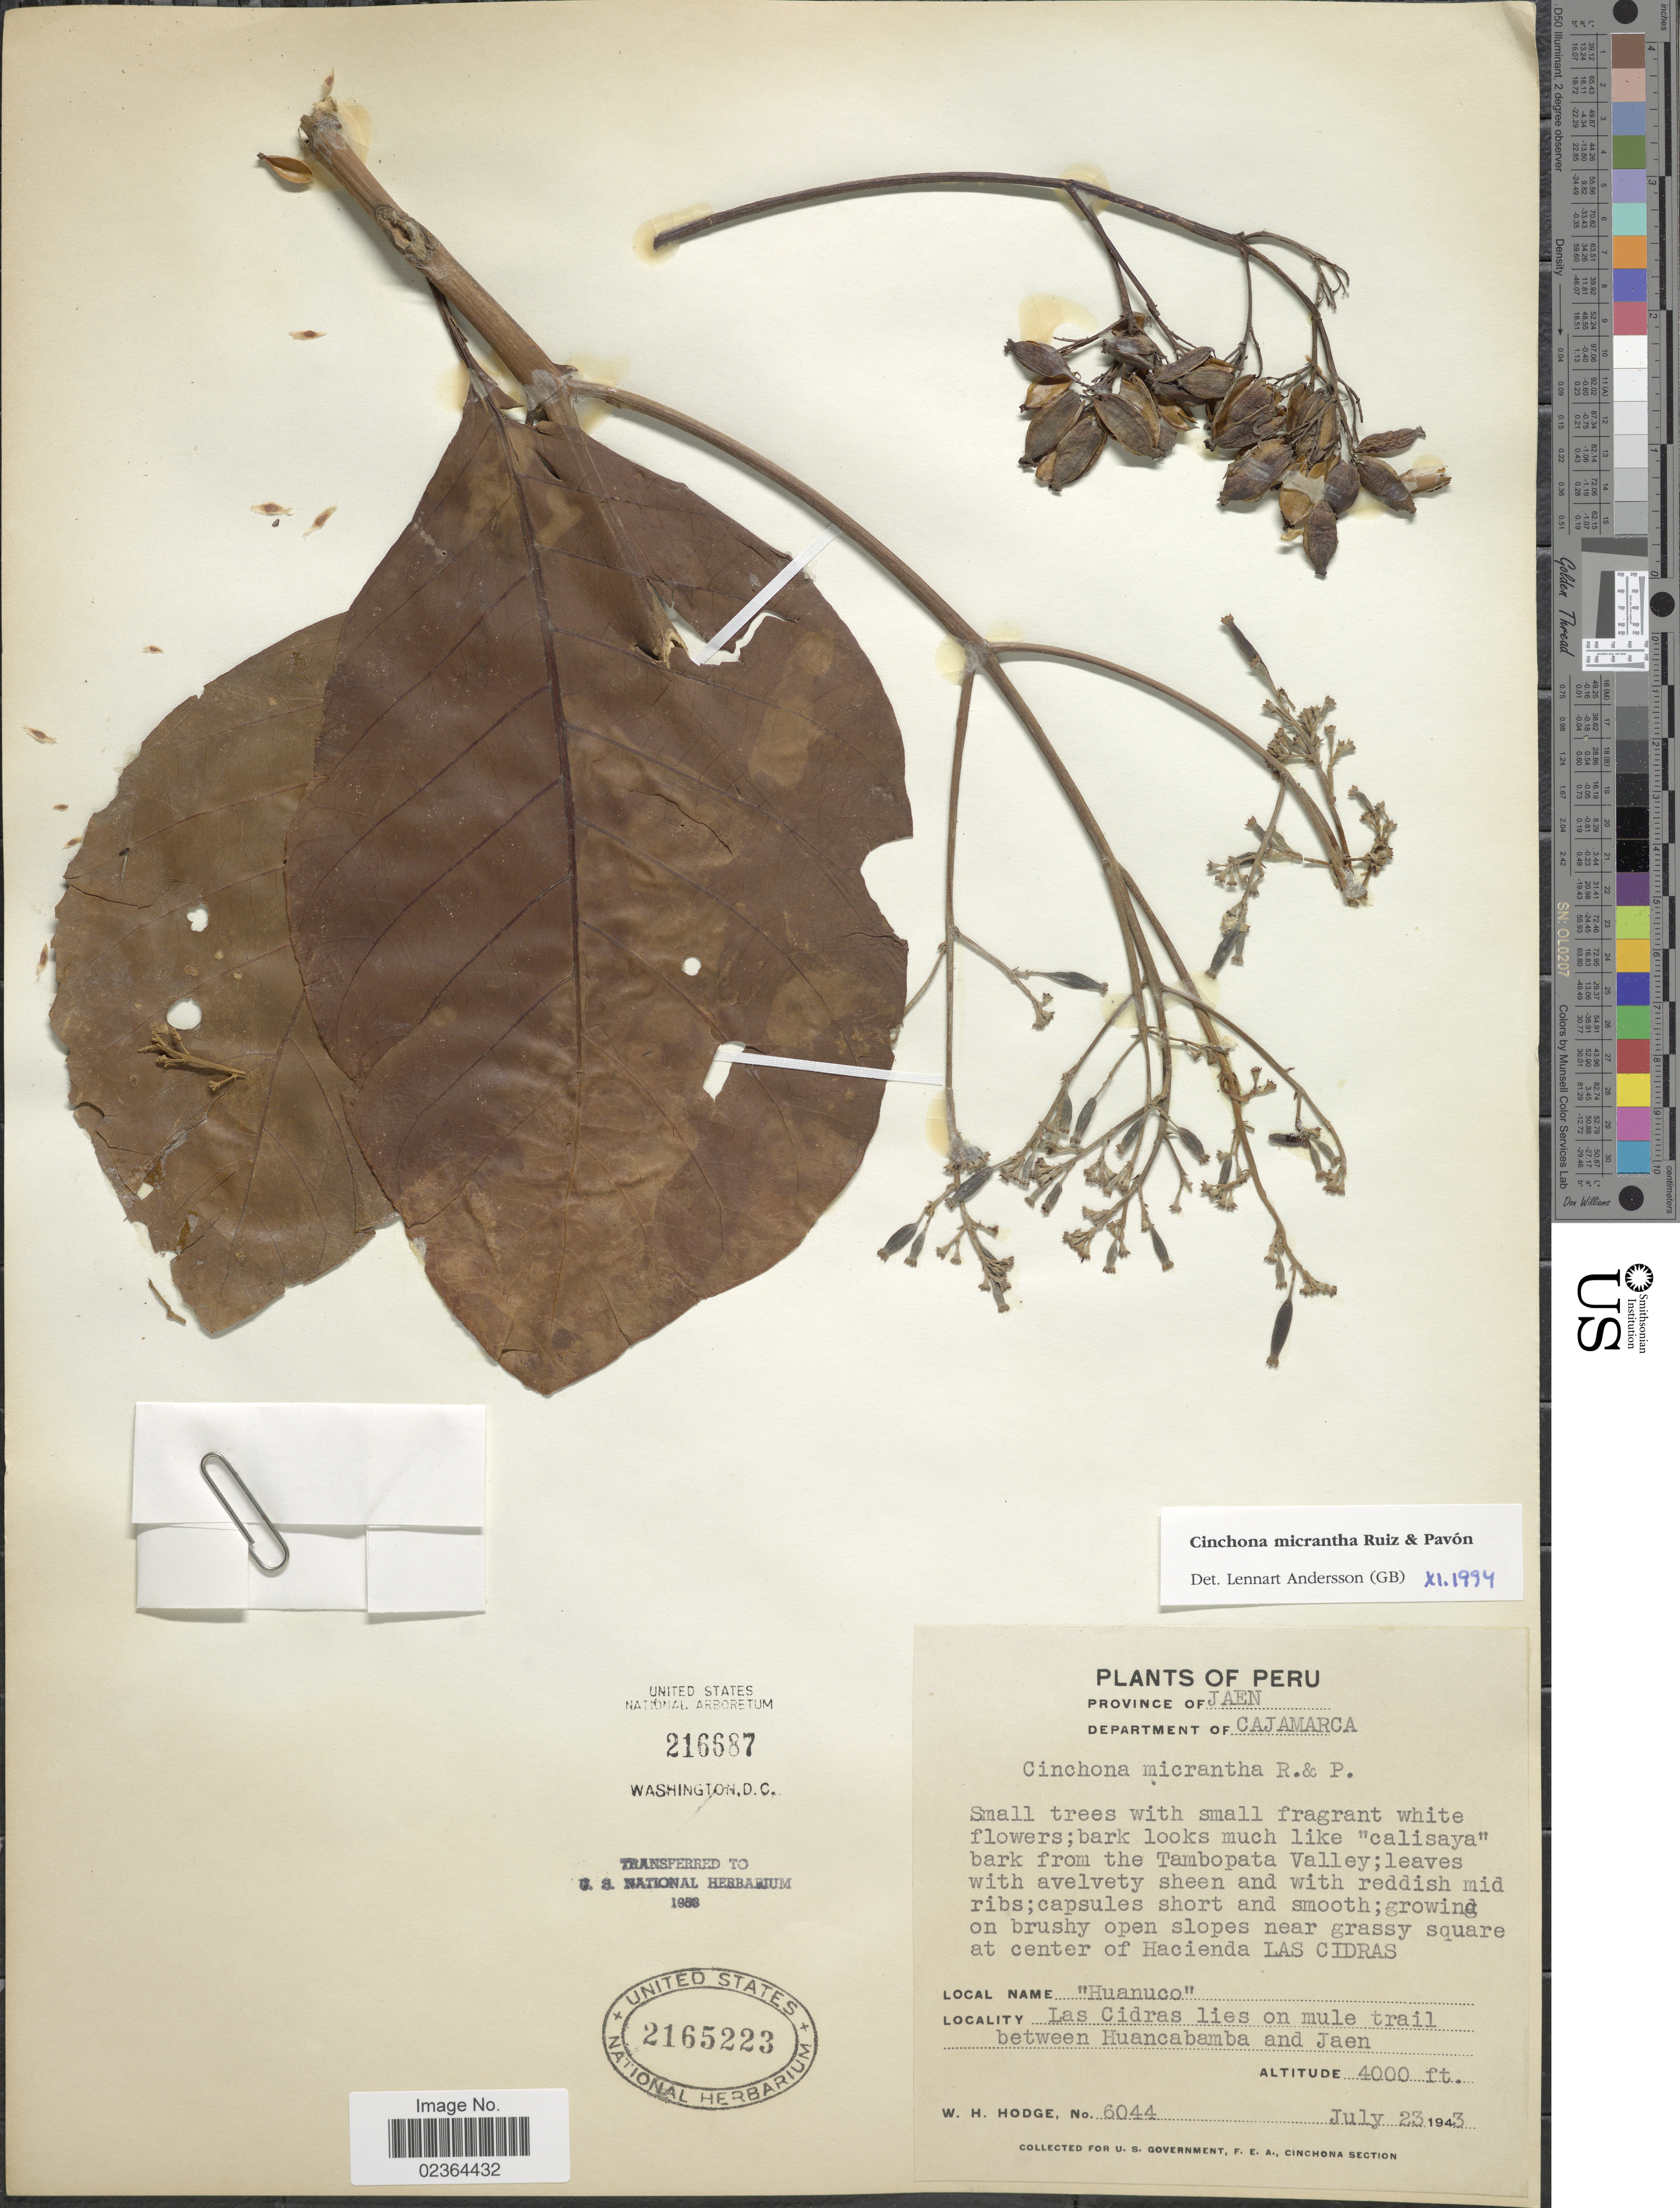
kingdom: Plantae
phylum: Tracheophyta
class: Magnoliopsida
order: Gentianales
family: Rubiaceae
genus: Cinchona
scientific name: Cinchona micrantha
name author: Ruiz & Pav.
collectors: W. Hodge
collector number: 6044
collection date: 1943-07-23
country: Peru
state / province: Cajamarca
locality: Province of Jaen, Department of Cajamarca, Las Cidras lies on muletrail between Huancabamba and Jaen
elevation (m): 1219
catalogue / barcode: US 2165223